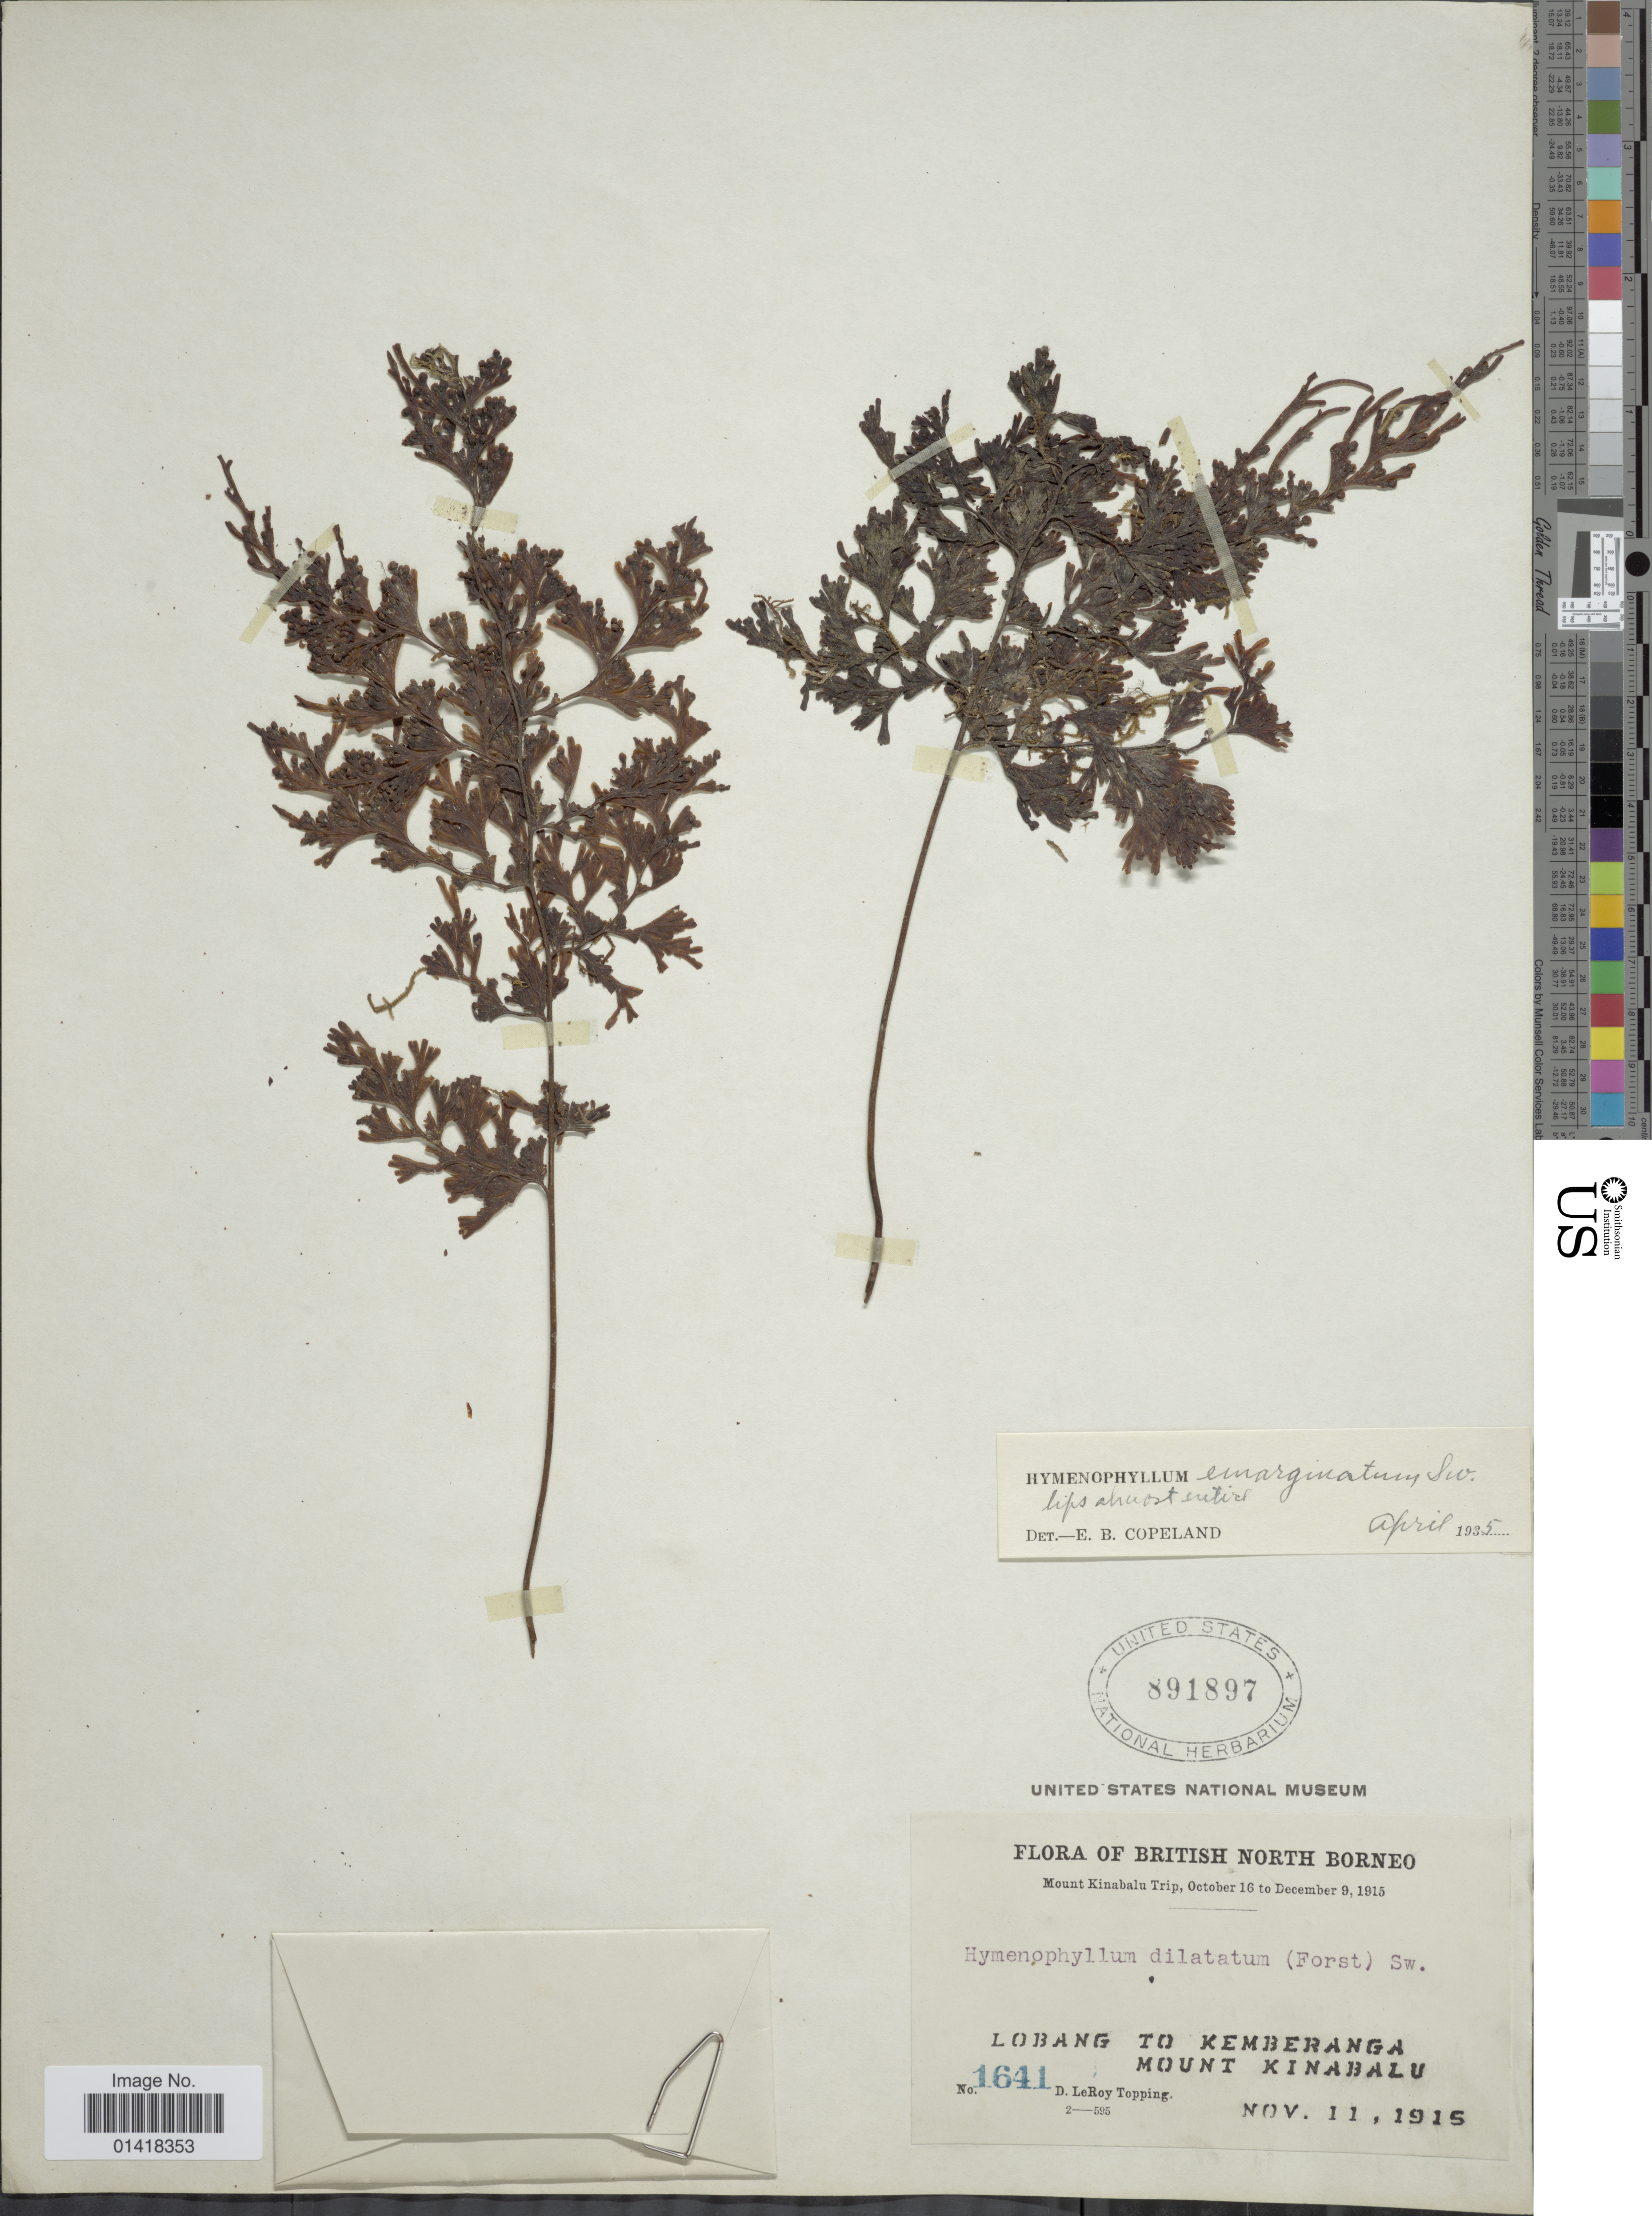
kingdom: Plantae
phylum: Tracheophyta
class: Polypodiopsida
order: Hymenophyllales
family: Hymenophyllaceae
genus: Hymenophyllum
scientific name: Hymenophyllum emarginatum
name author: Sw.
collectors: D. L. Topping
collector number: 1641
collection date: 1915-11-11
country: Malaysia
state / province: Sabah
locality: British North Borneo. Lobang to Kemberanga, Mount Kinabalu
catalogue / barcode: US 891897